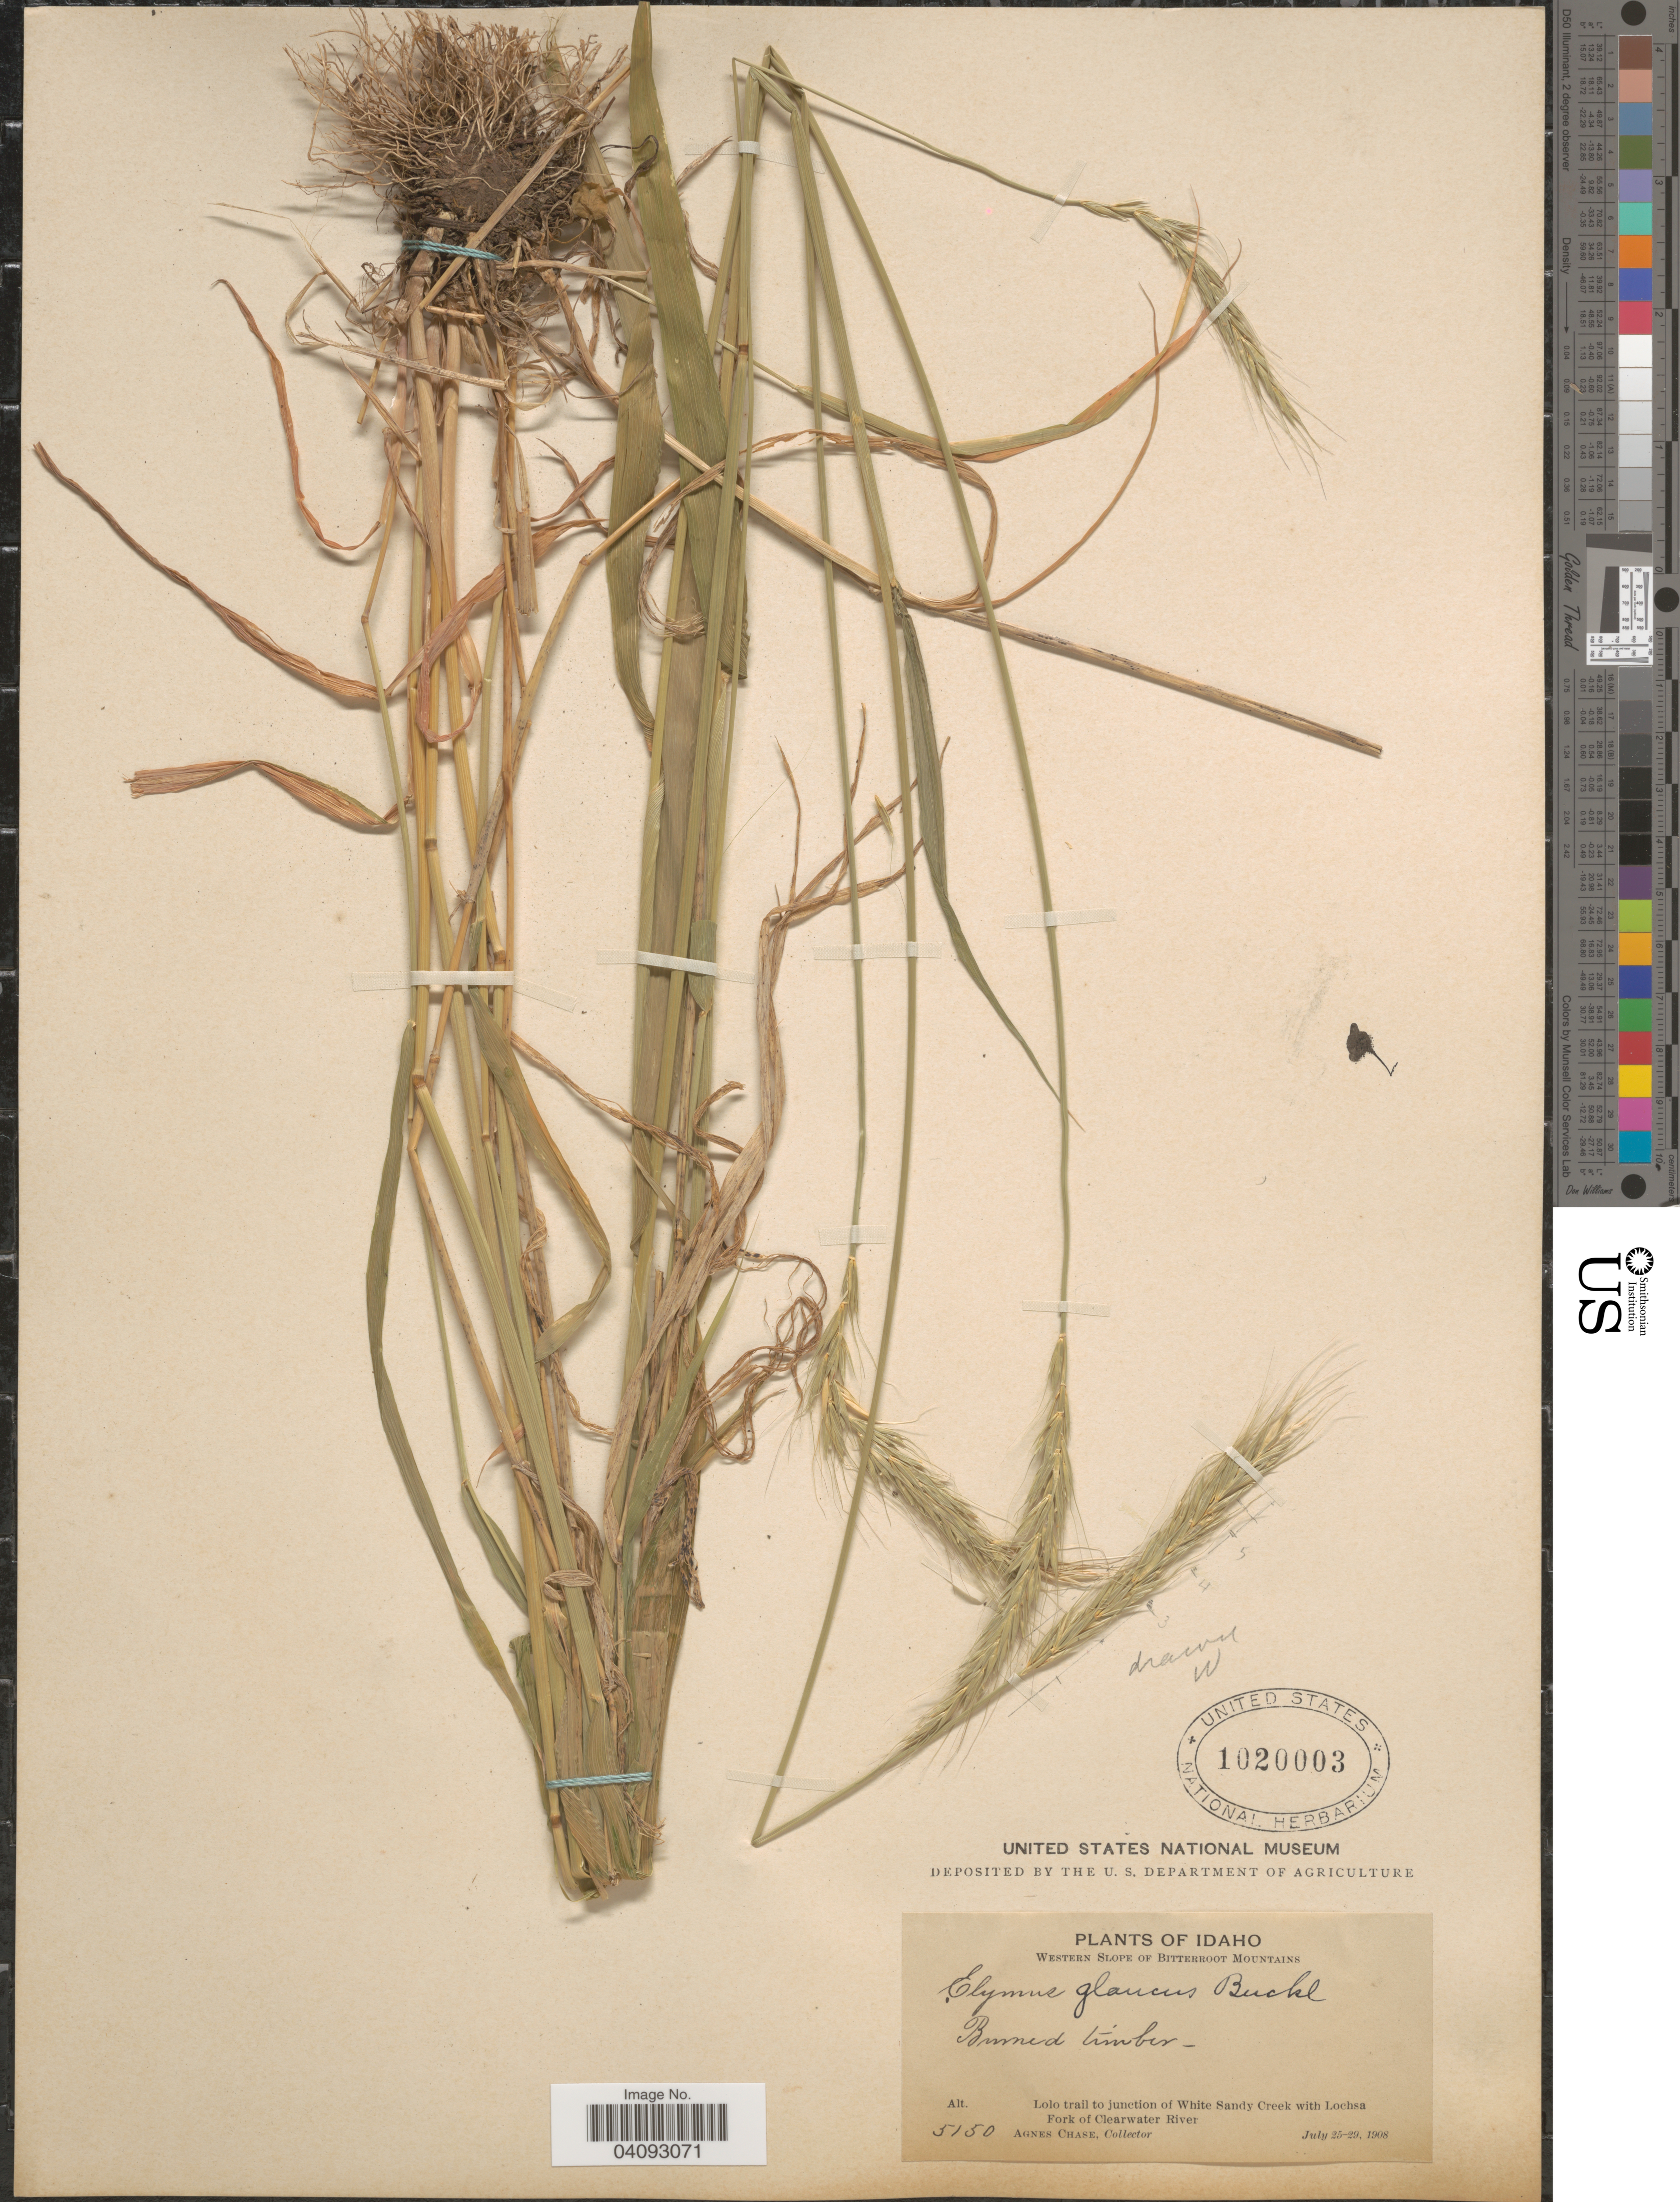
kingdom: Plantae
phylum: Tracheophyta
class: Liliopsida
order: Poales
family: Poaceae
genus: Elymus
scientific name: Elymus glaucus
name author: Buckley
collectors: A. Chase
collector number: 5150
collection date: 1908-07-25/1908-07-29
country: United States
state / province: Idaho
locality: Western Slope of Bitterroot Mountains. Burned timber. Lolo trail to junction of White Sandy Creek with Lochsa Fork of Clearwater River.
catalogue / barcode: US 1020003